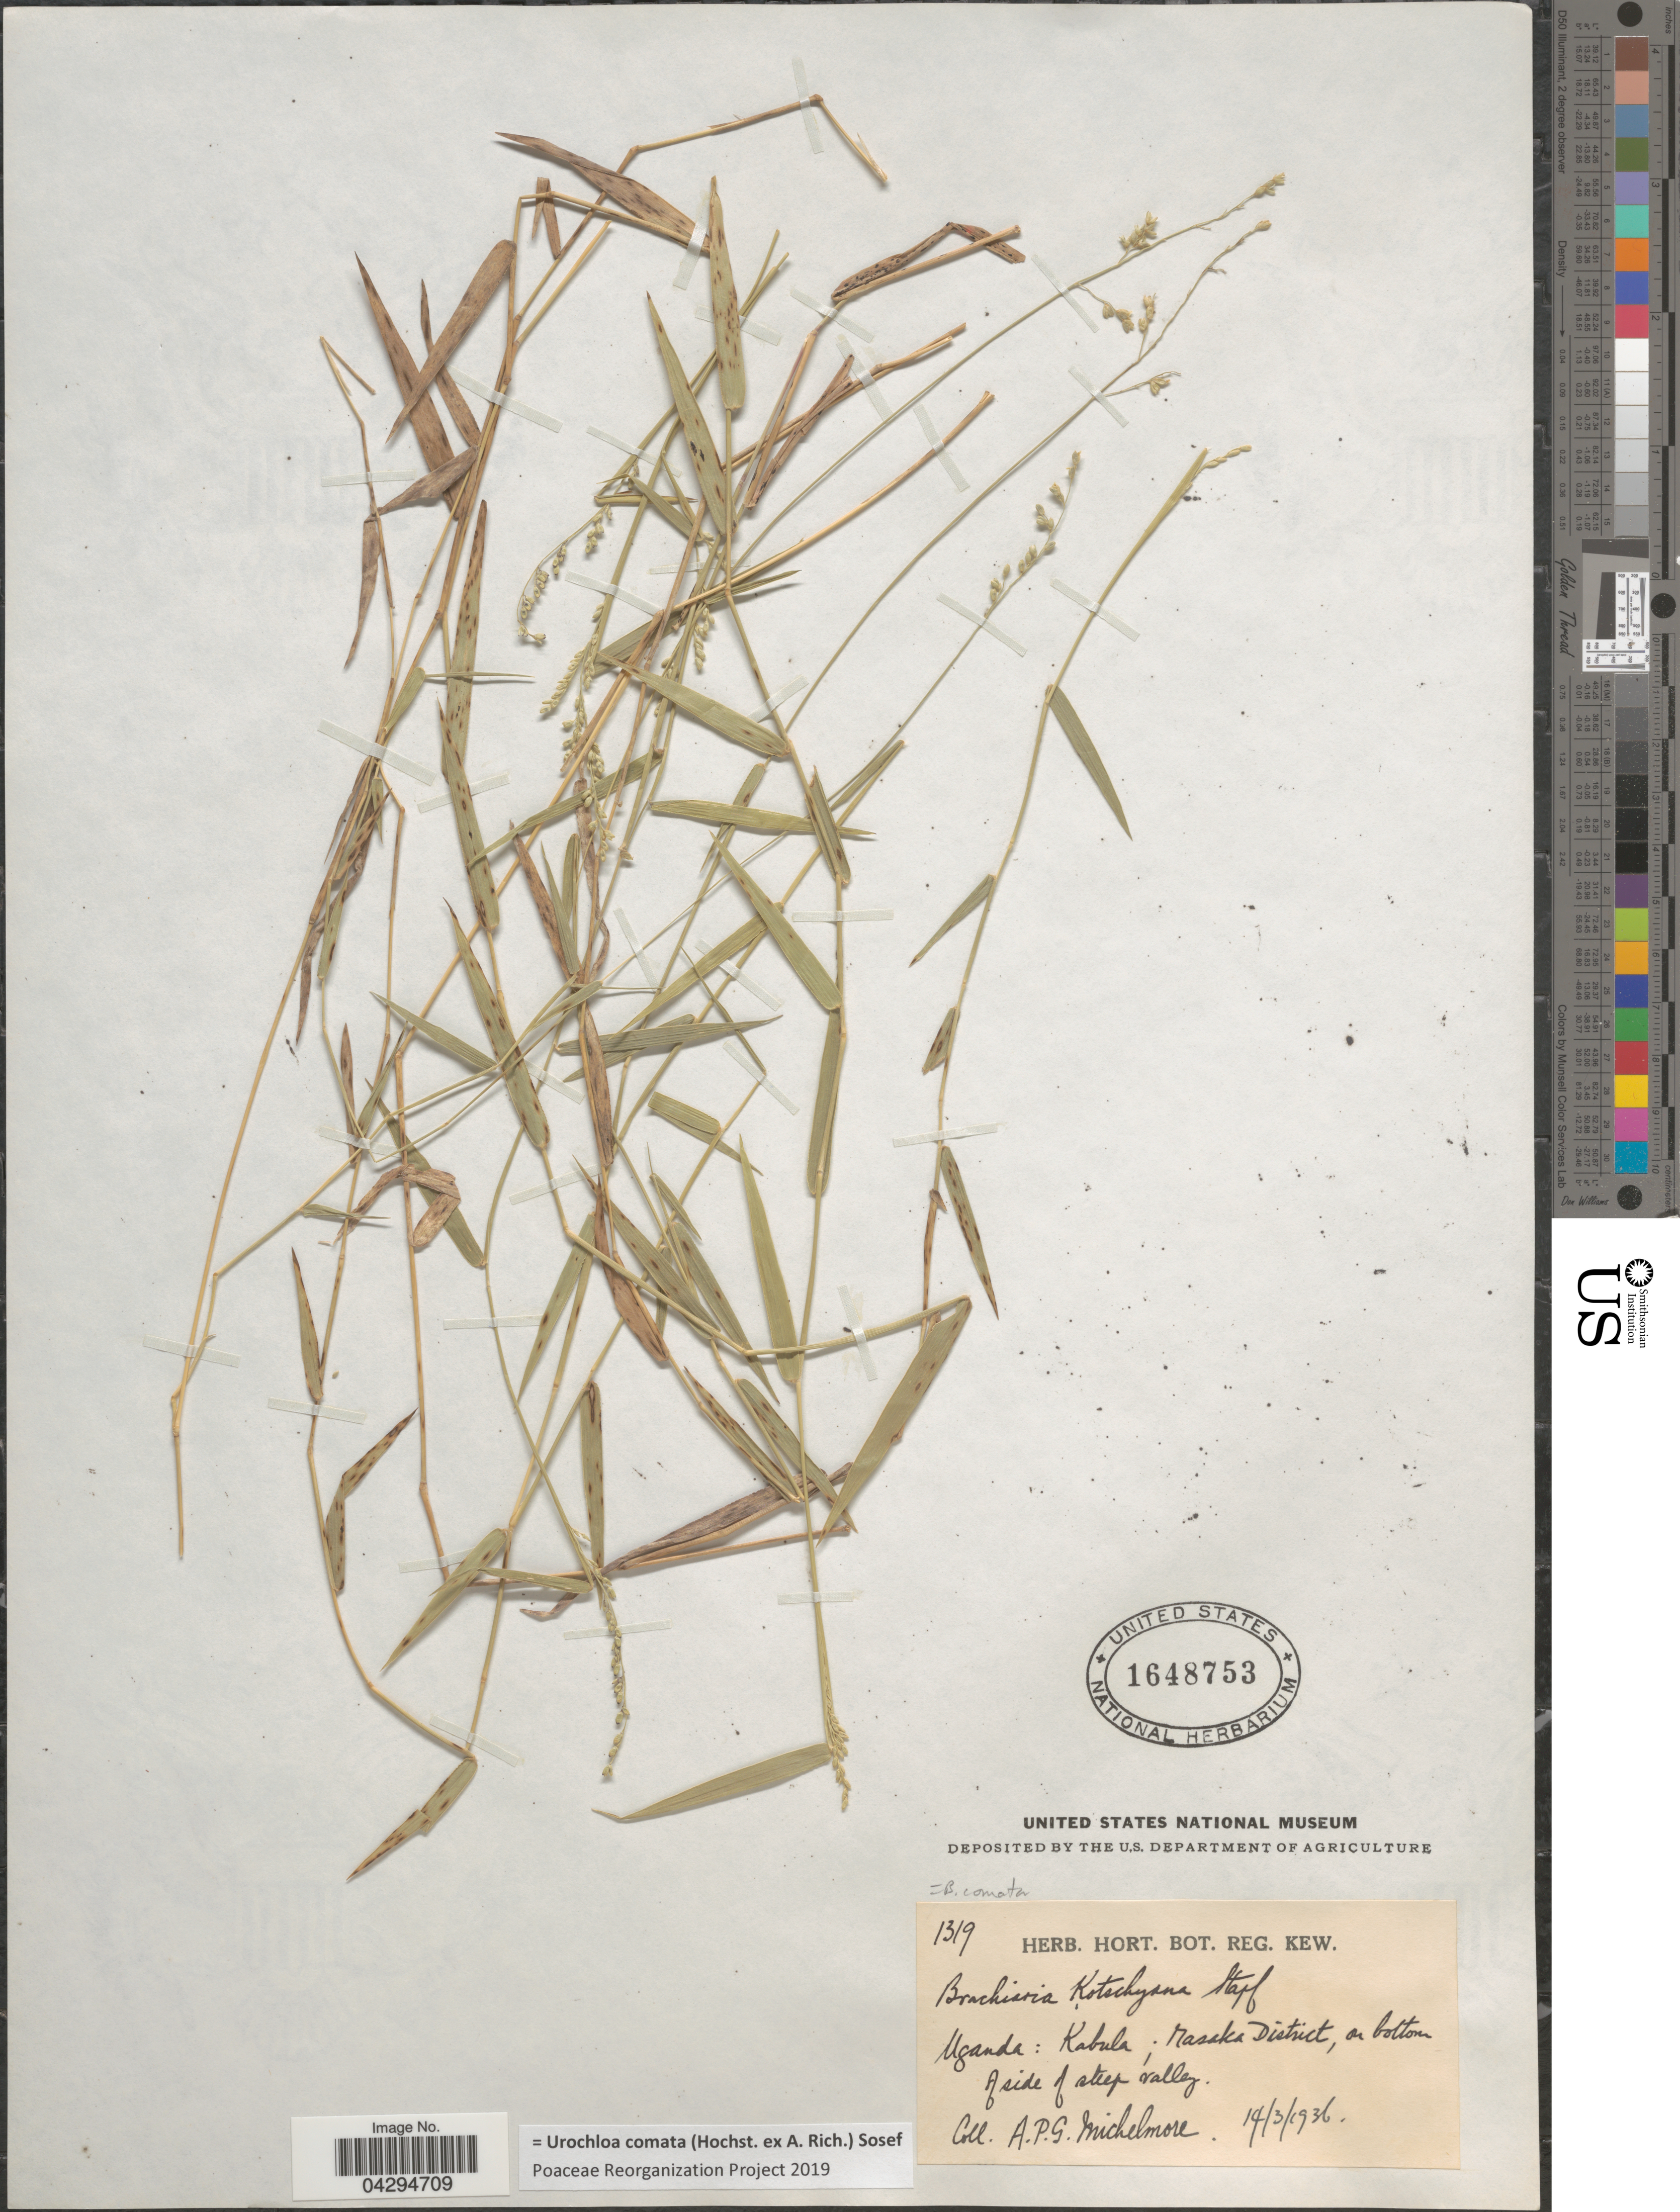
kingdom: Plantae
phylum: Tracheophyta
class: Liliopsida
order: Poales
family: Poaceae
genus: Urochloa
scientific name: Urochloa comata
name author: (Hochst. ex A. Rich.) Sosef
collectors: A. Michelmore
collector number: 1319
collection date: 1936-03-19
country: Uganda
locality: Kabula; Masaka District, on bottom of side of steep valley.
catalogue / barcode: US 1648753